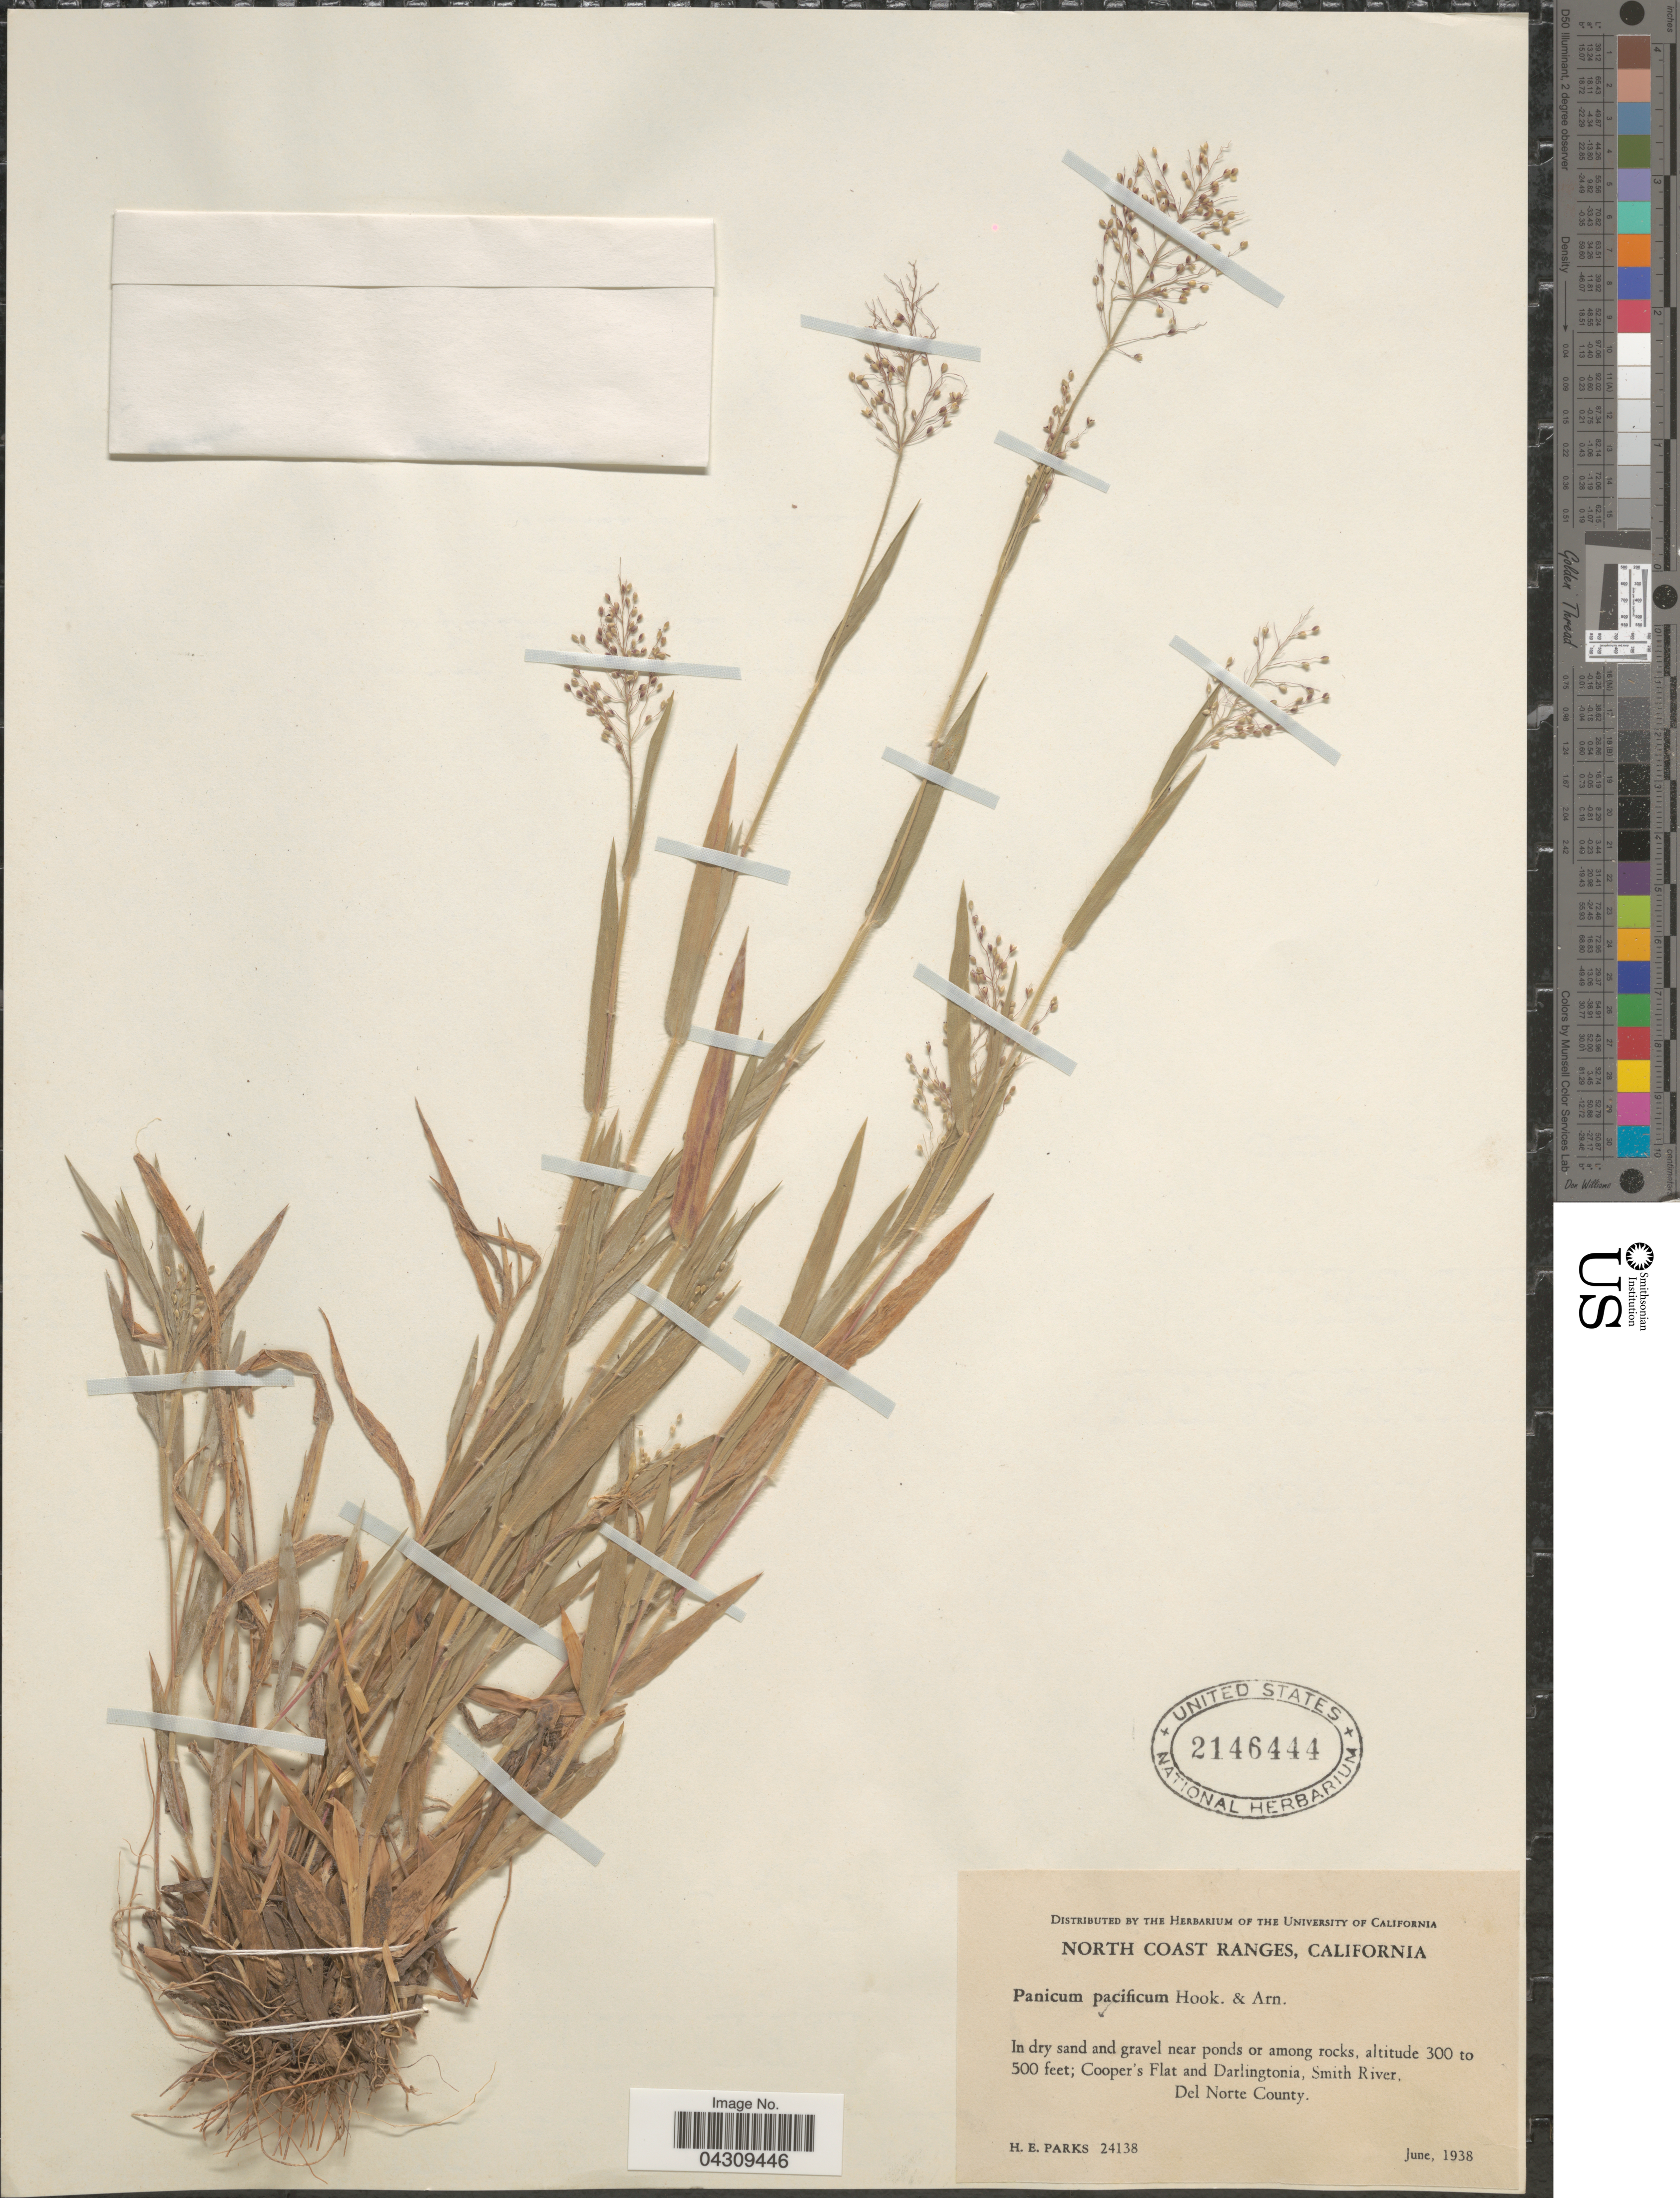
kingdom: Plantae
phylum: Tracheophyta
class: Liliopsida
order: Poales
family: Poaceae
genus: Dichanthelium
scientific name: Dichanthelium acuminatum var. acuminatum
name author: (Sw.) Gould & C.A. Clark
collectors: H. E. Parks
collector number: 24138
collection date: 1938-06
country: United States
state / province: California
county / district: Del Norte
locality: North Coast Ranges. In dry sand and gravel near ponds or among rocks. Cooper's Flat and Darlingtonia, Smith River. Del Norte County.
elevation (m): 91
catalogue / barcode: US 2146444